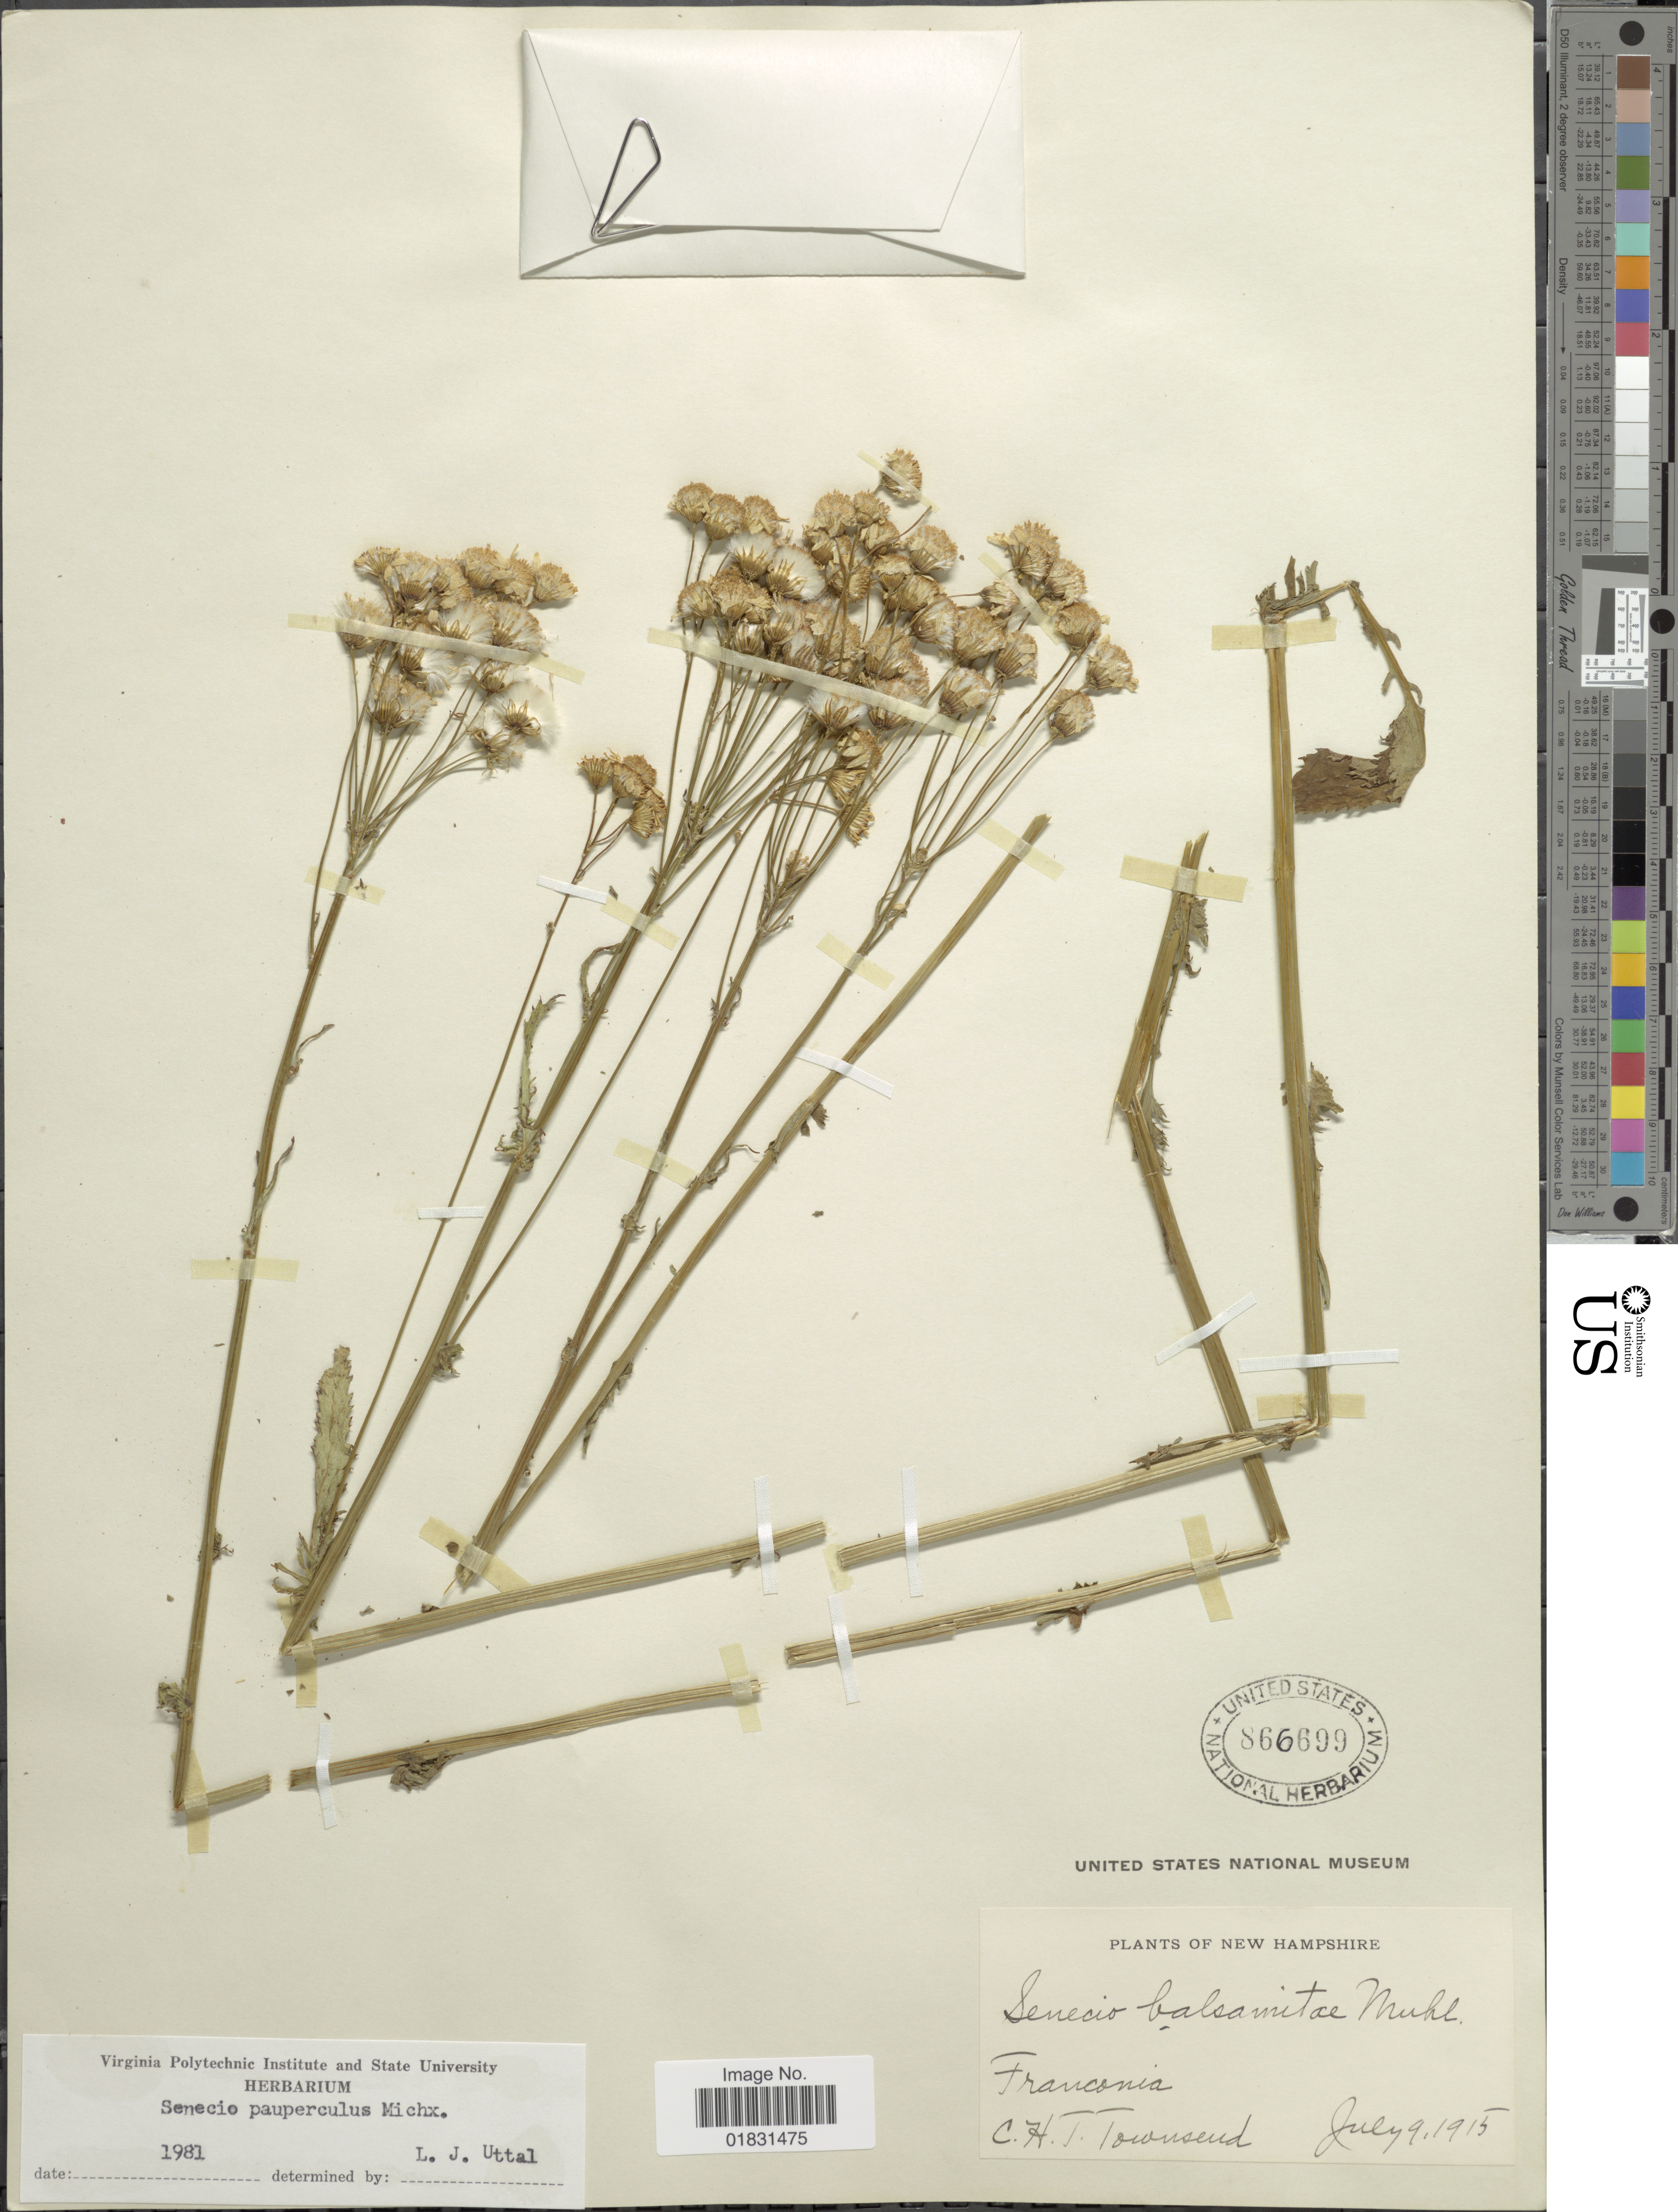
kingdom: Plantae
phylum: Tracheophyta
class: Magnoliopsida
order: Asterales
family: Asteraceae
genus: Packera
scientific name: Packera paupercula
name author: (Michx.) Á. Löve & D. Löve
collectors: C. H. T. Townsend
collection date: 1915-07-09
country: United States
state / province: New Hampshire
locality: Franconia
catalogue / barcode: US 866699